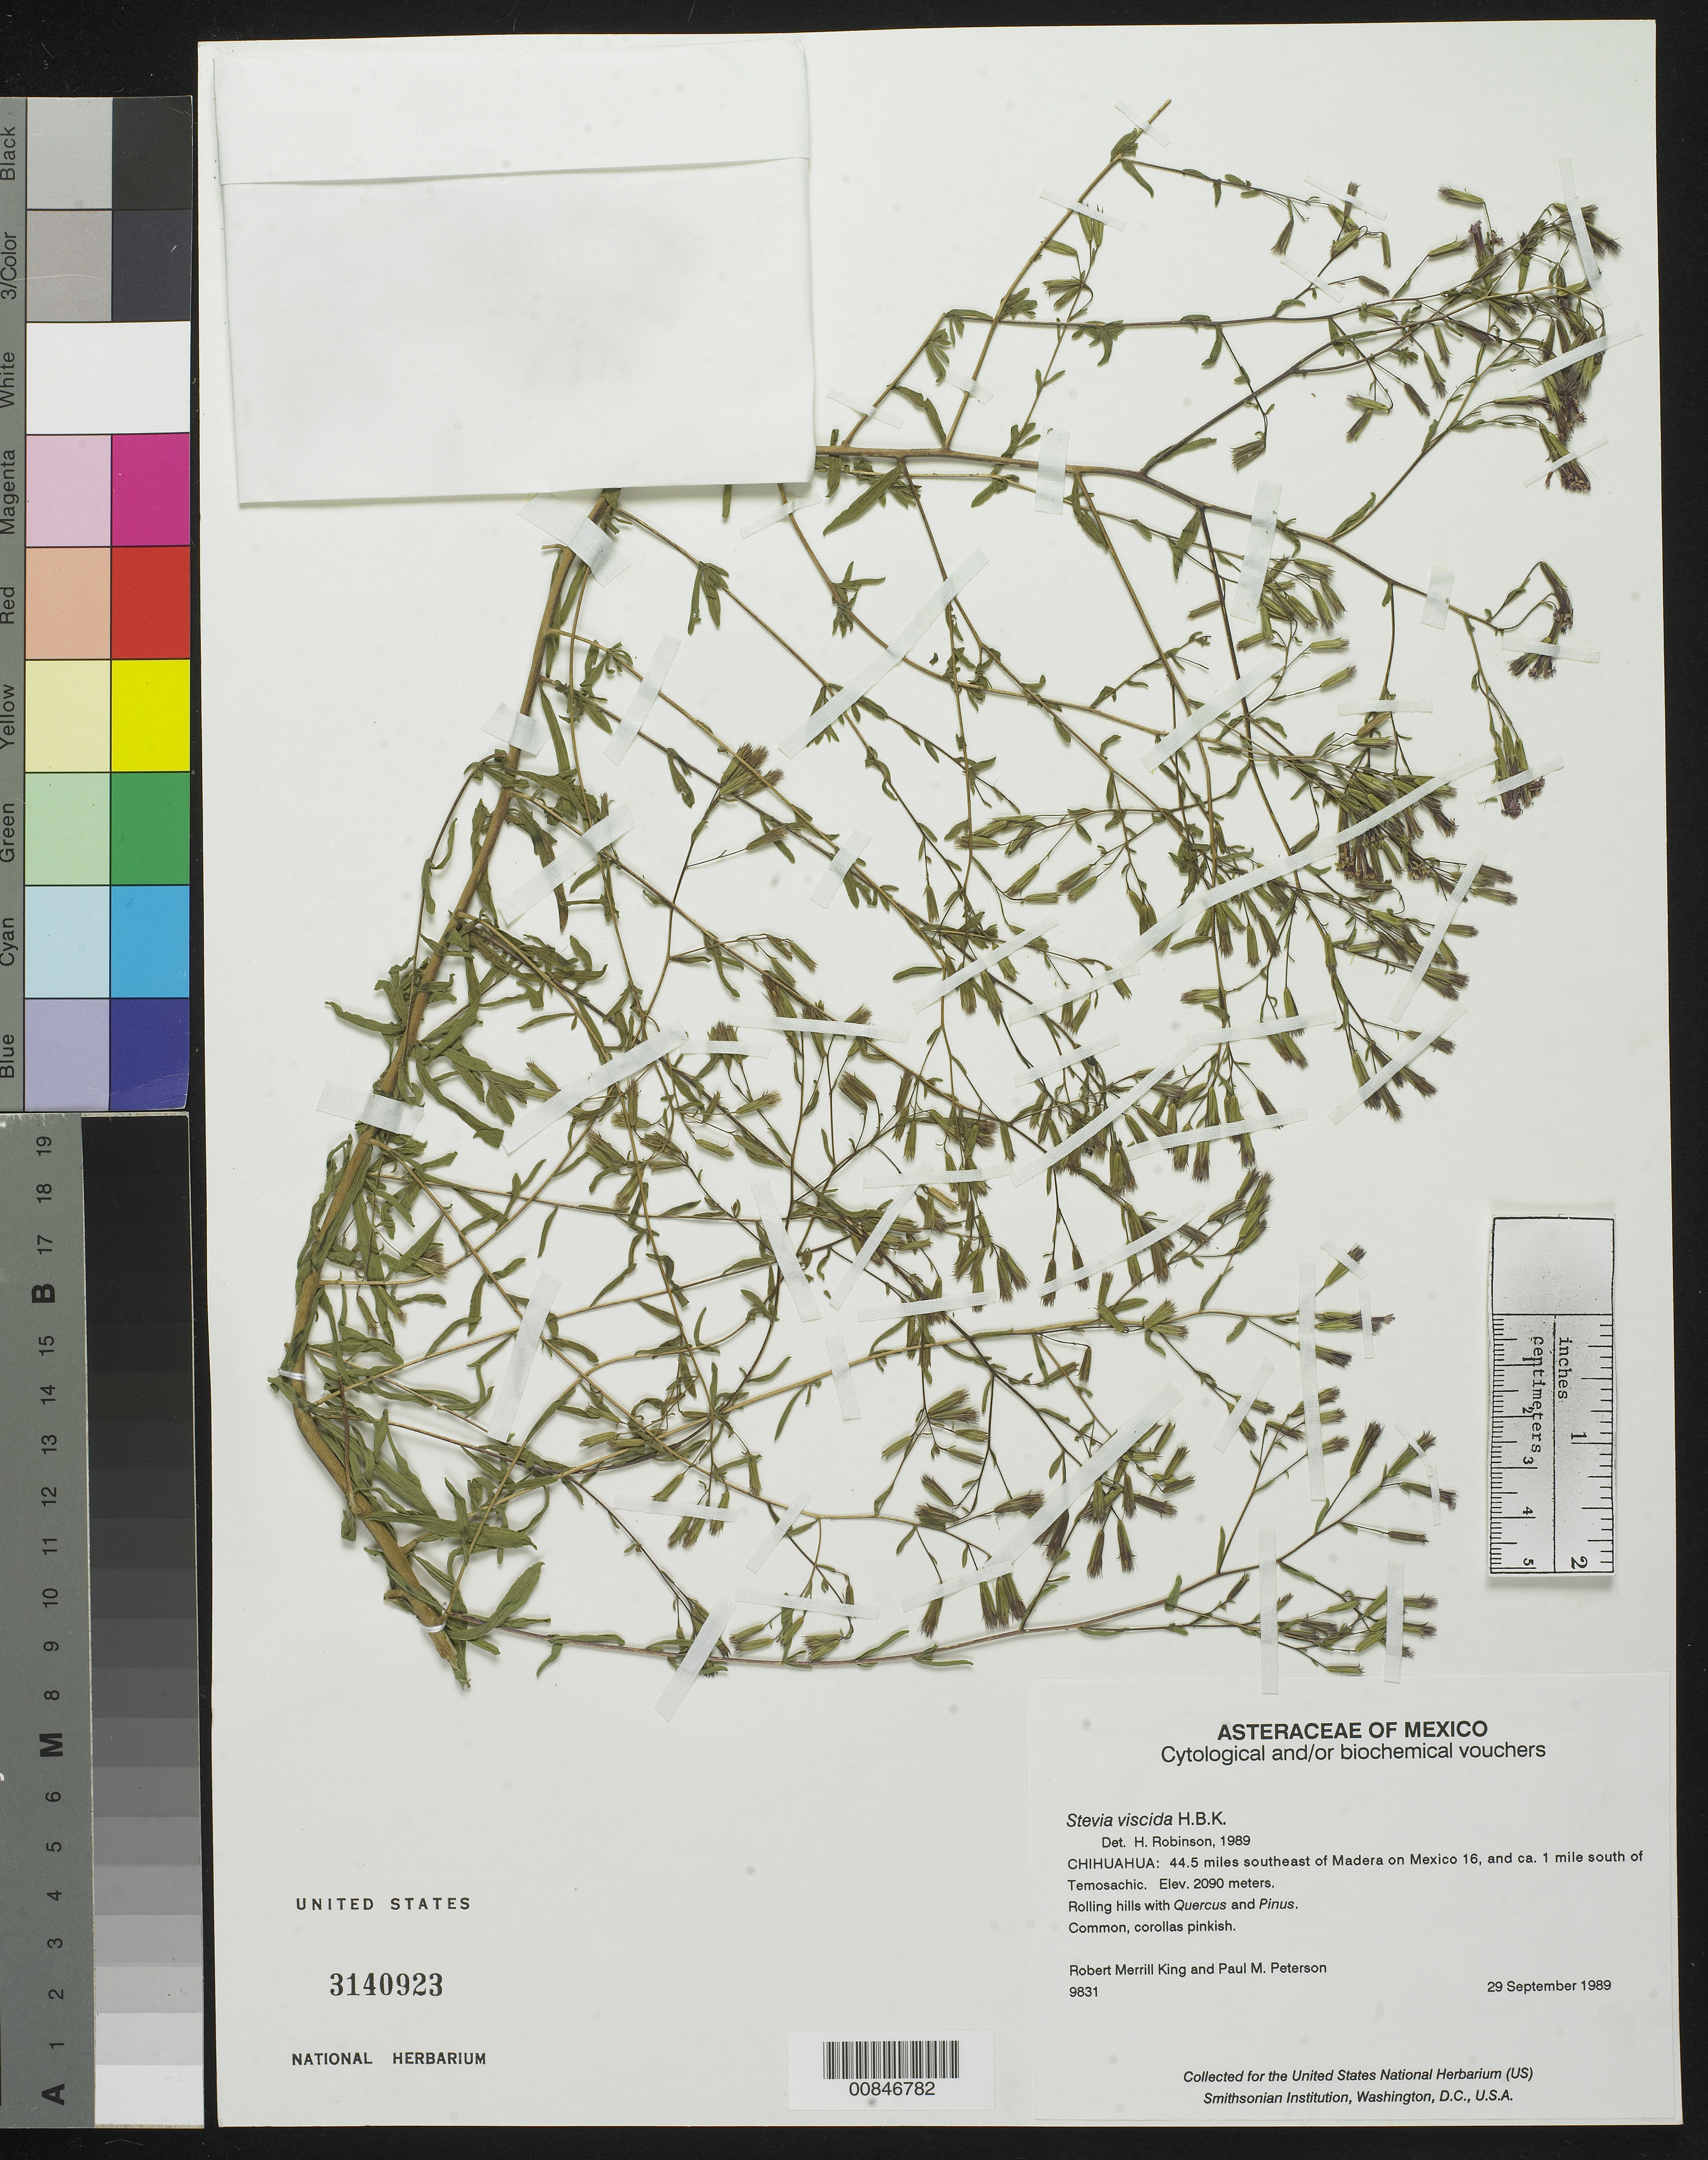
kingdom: Plantae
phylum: Tracheophyta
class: Magnoliopsida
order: Asterales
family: Asteraceae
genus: Stevia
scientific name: Stevia viscida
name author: Kunth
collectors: R. M. King & P. M. Peterson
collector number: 9831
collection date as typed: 29 Sep 1989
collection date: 1989-09-29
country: Mexico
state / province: Chihuahua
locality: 44.5 miles southeast of Madera on Mexico 16, and ca. 1 mile south of Temosachic.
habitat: Rolling hills with Quercus and Pinus.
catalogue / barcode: US 3140923